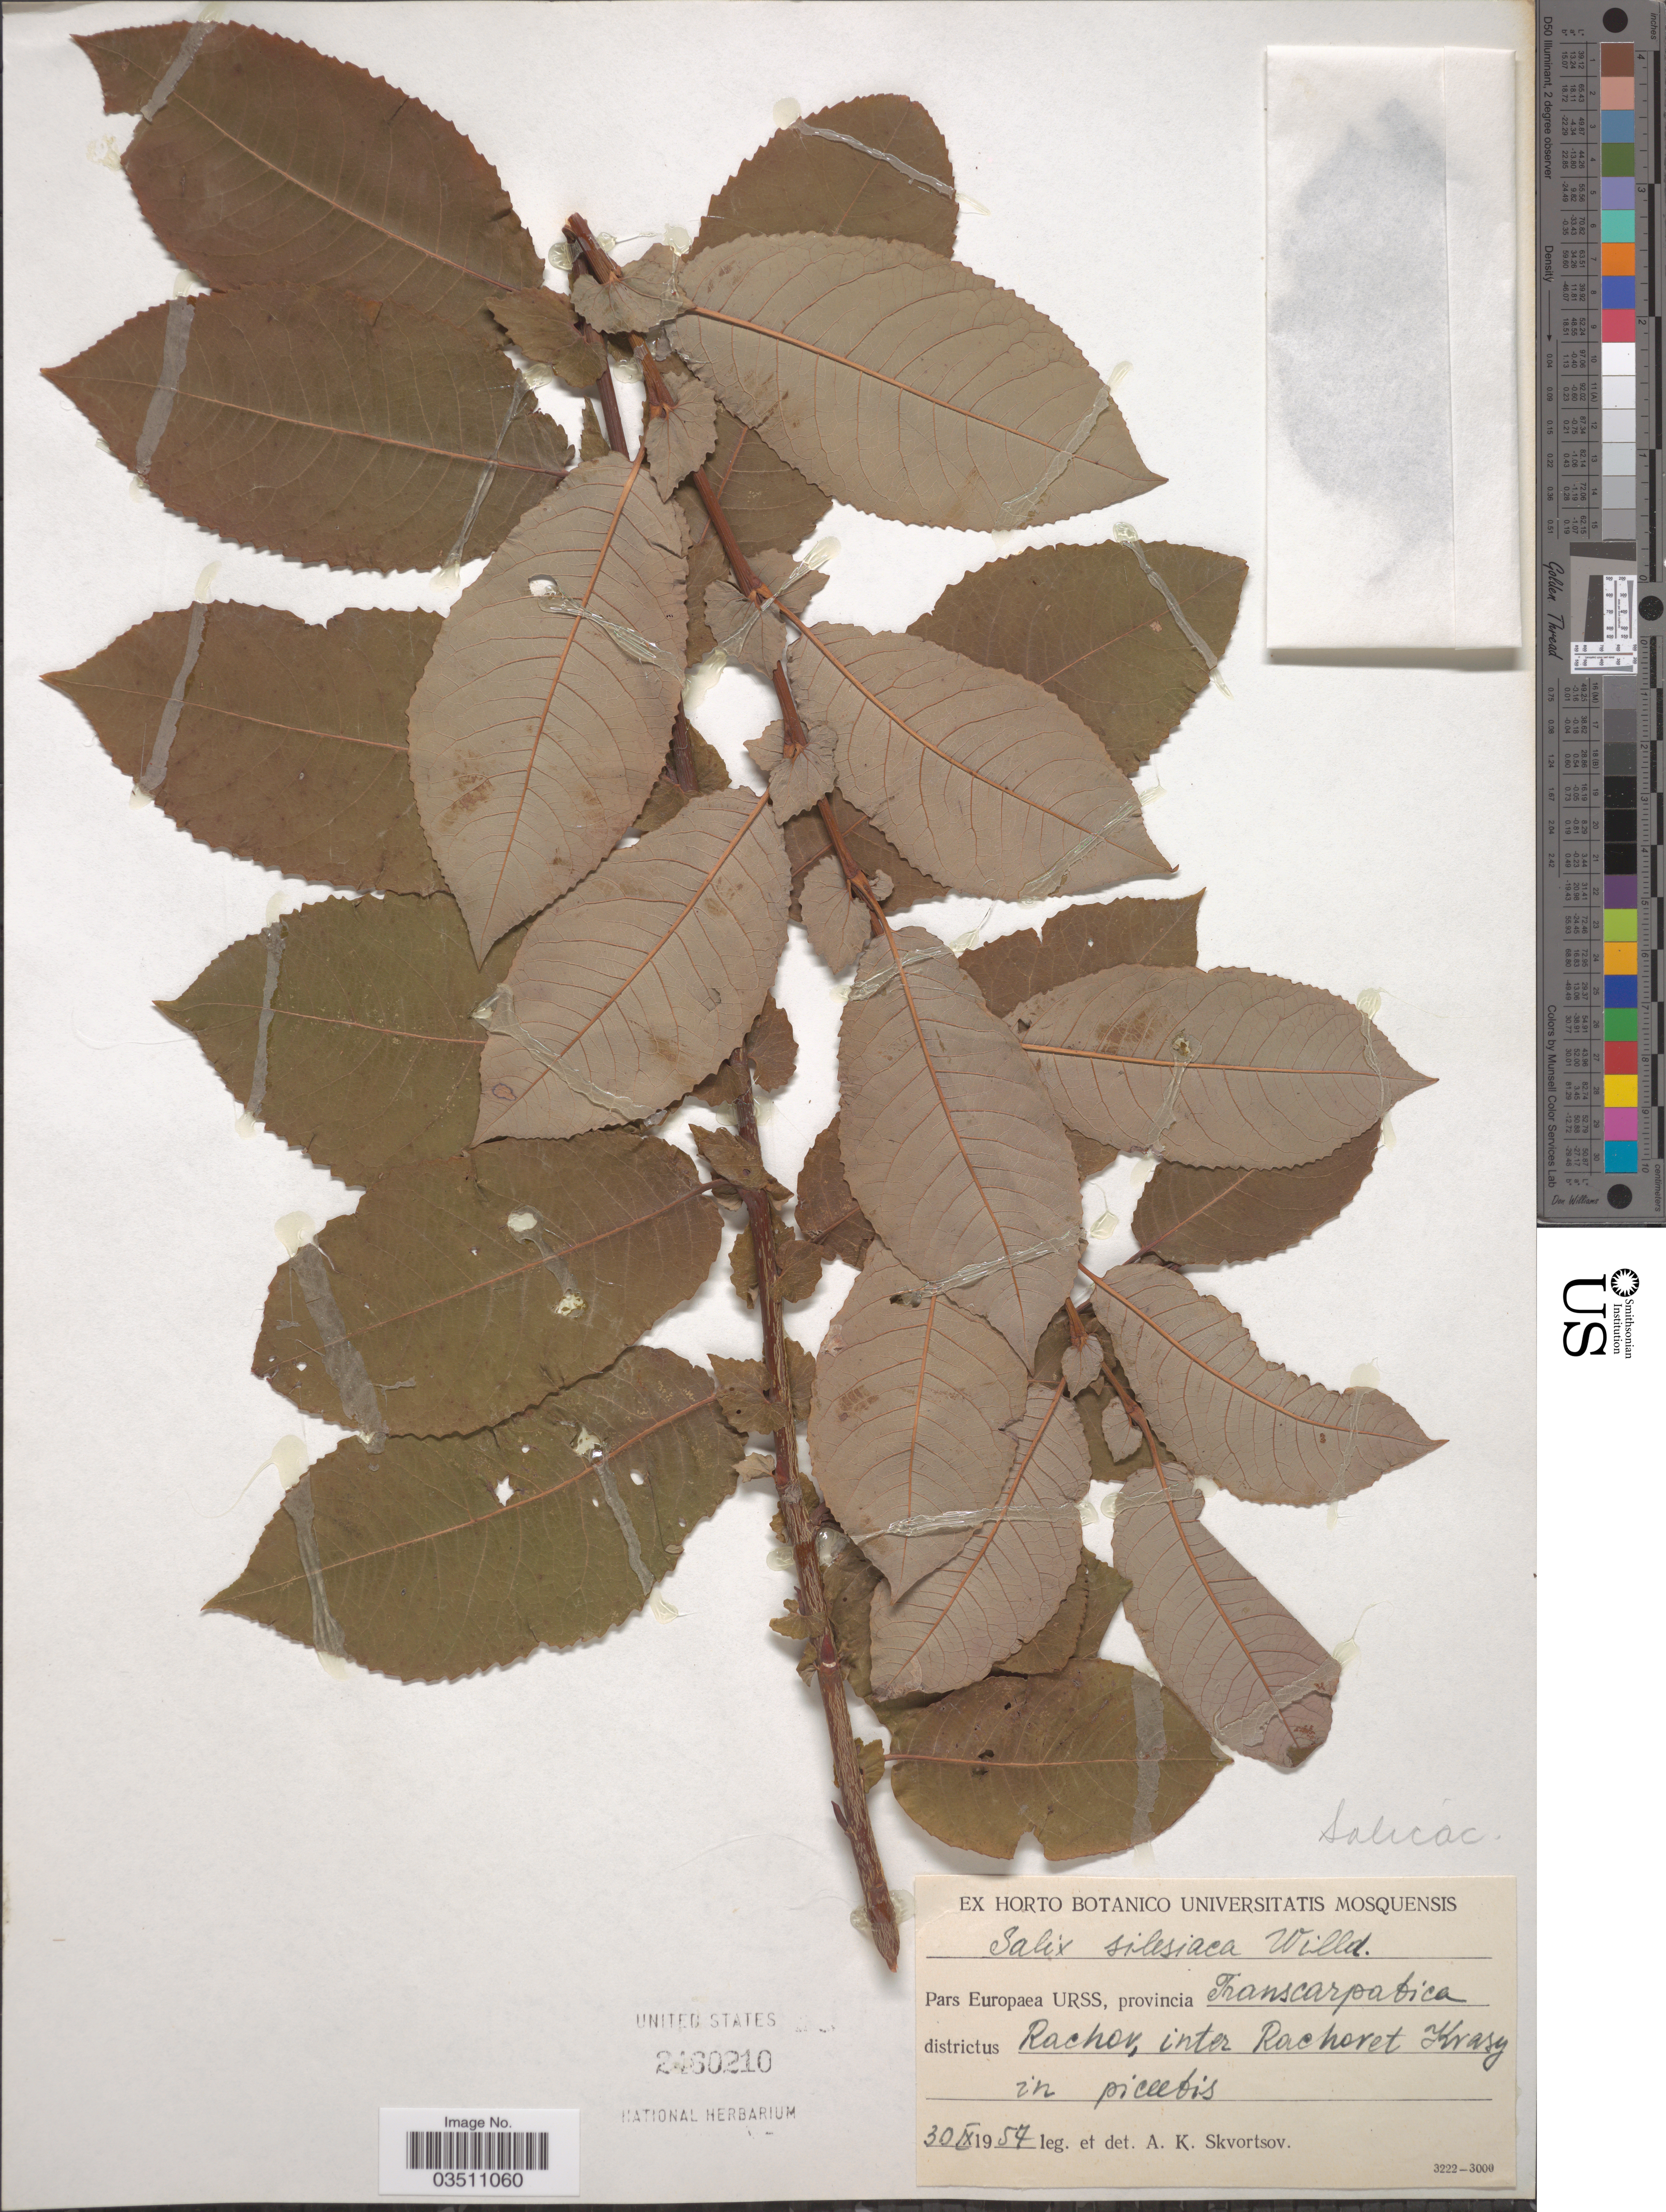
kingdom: Plantae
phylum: Tracheophyta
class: Magnoliopsida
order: Malpighiales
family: Salicaceae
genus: Salix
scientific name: Salix silesiaca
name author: Willd.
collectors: A. K. Skvortsov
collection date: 1954-09-30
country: Ukraine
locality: Pars Europaea URSS, provincia Transcarpatica districtus Rachov, inter Rachoret Krasy.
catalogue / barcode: US 2460210